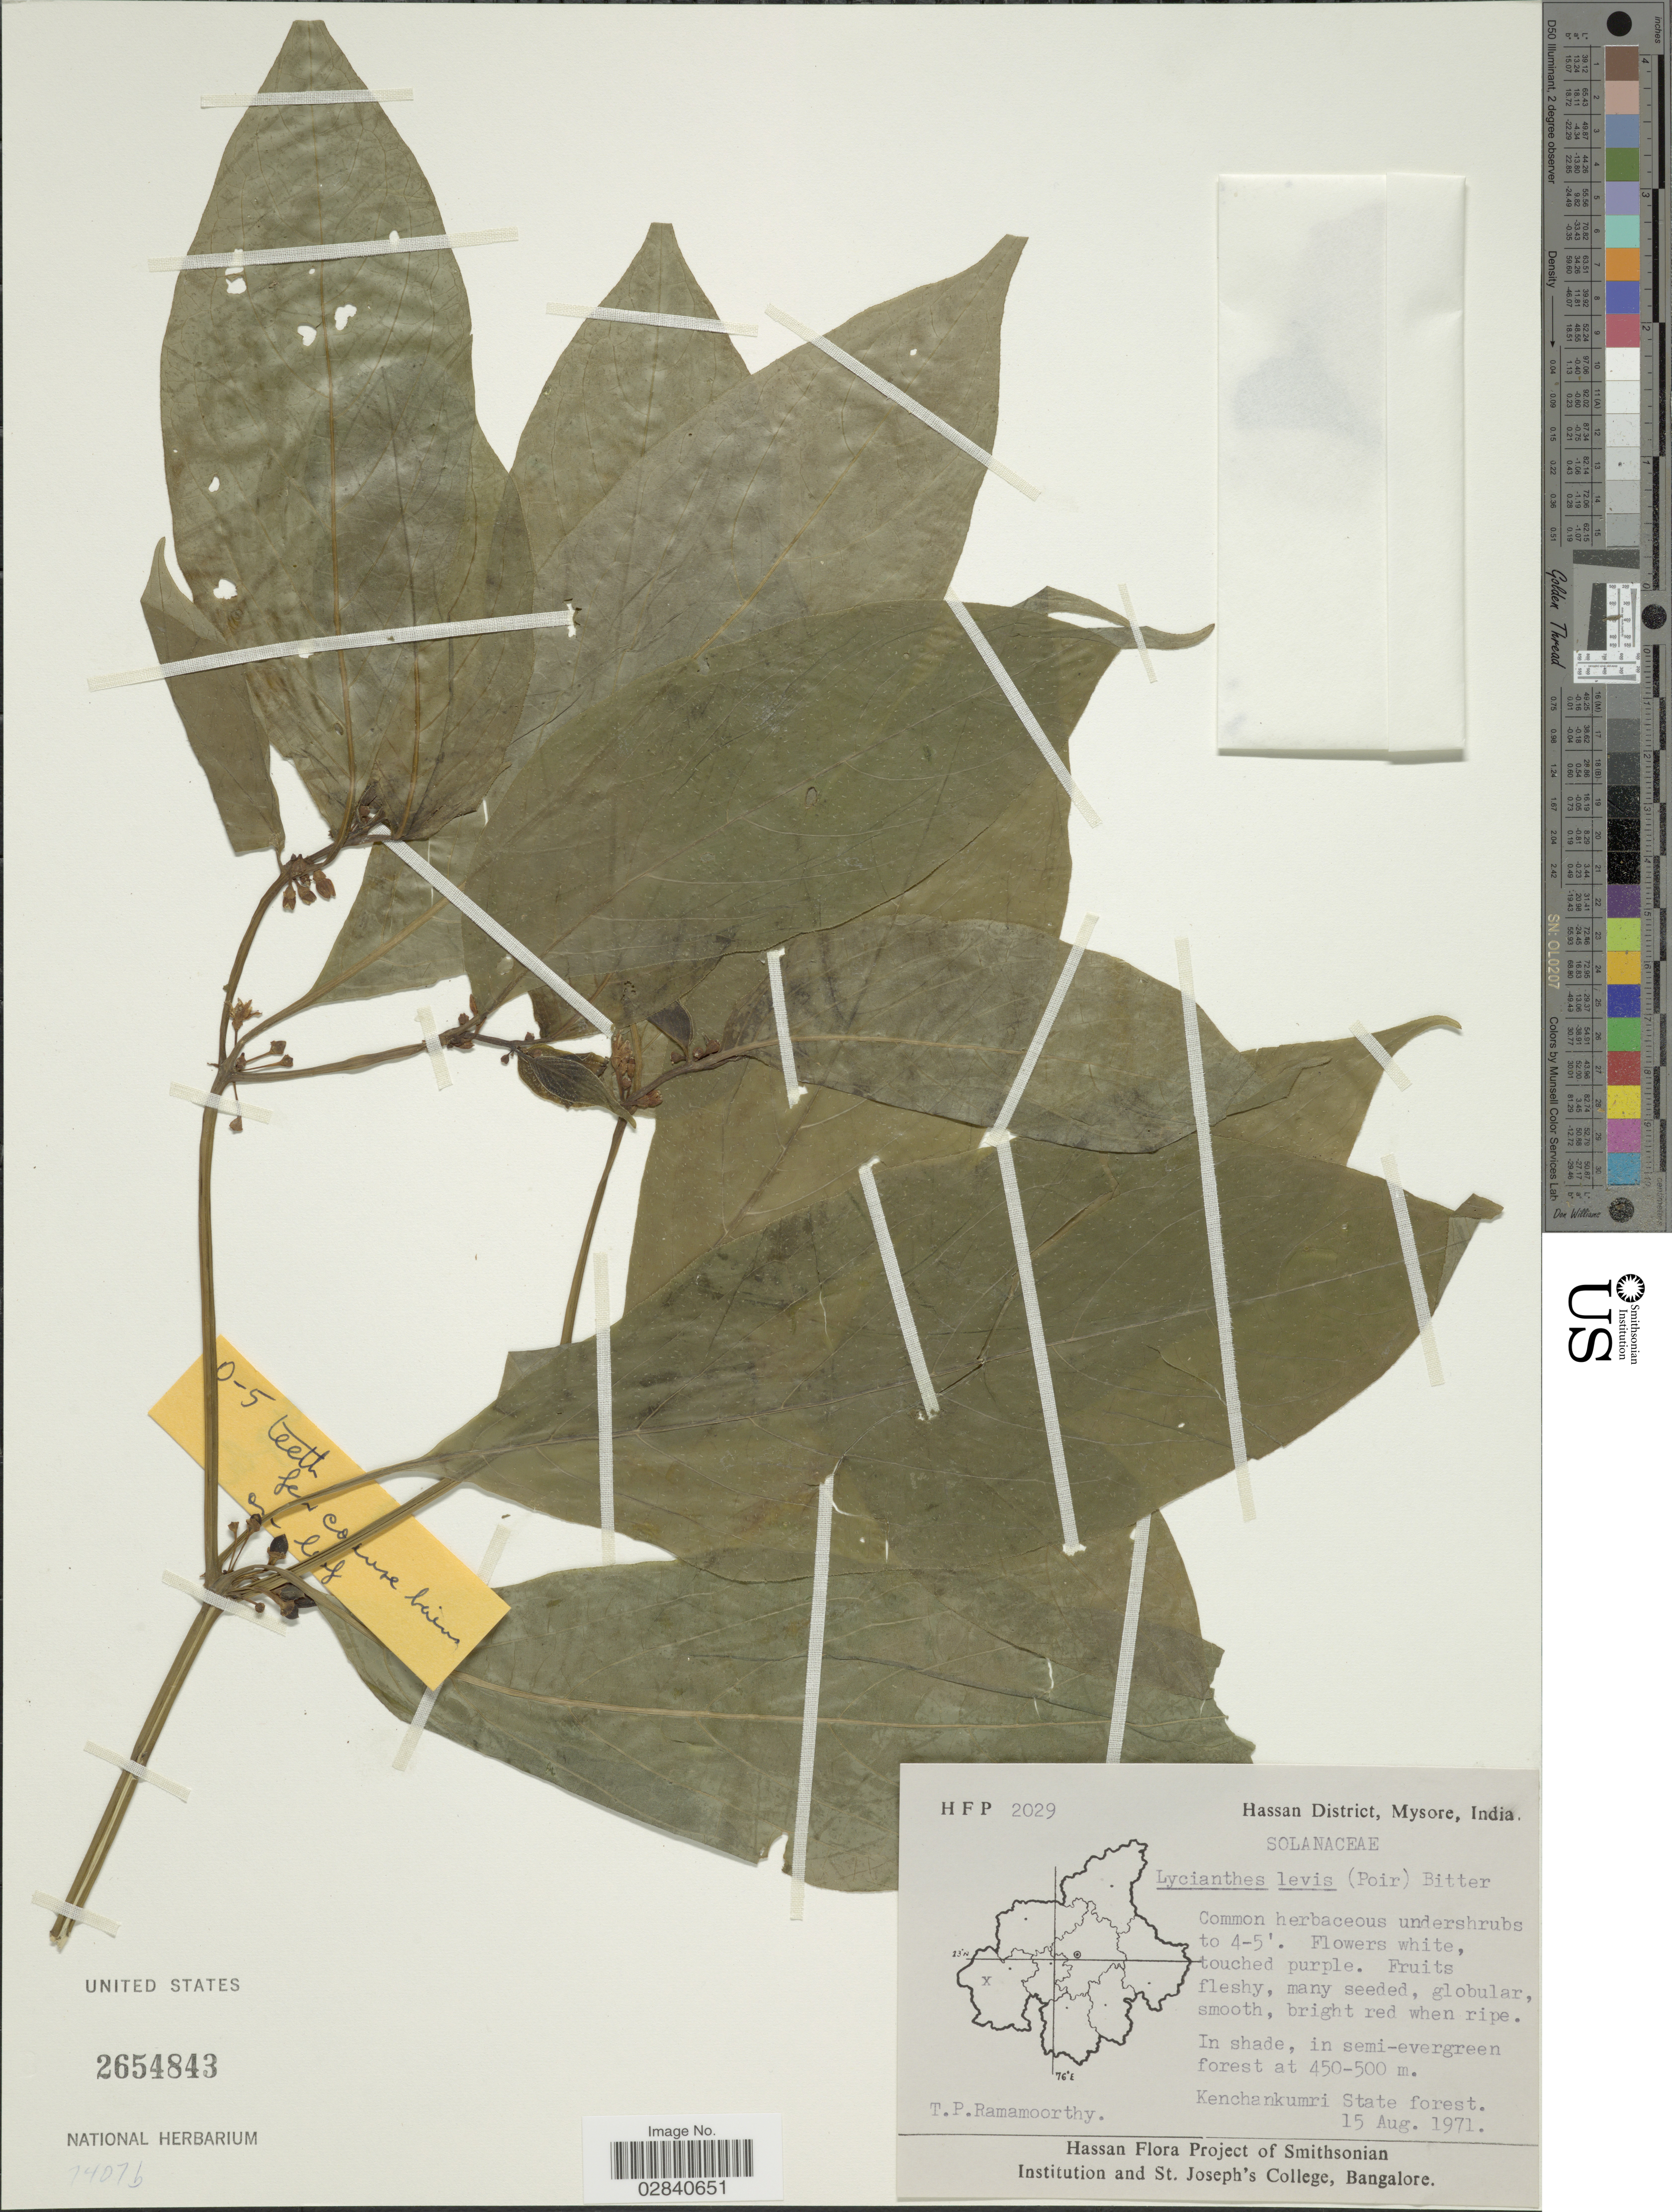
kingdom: Plantae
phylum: Tracheophyta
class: Magnoliopsida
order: Solanales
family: Solanaceae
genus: Lycianthes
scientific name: Lycianthes laevis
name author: (Dunal) Bitter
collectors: T. P. Ramamoorthy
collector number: H F P 2029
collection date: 1971-08-15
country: India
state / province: Karnataka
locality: Hassan District, Mysore. In shade, in semi-evergreen forest. Kenchankumri State forest.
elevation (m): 450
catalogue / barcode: US 2654843